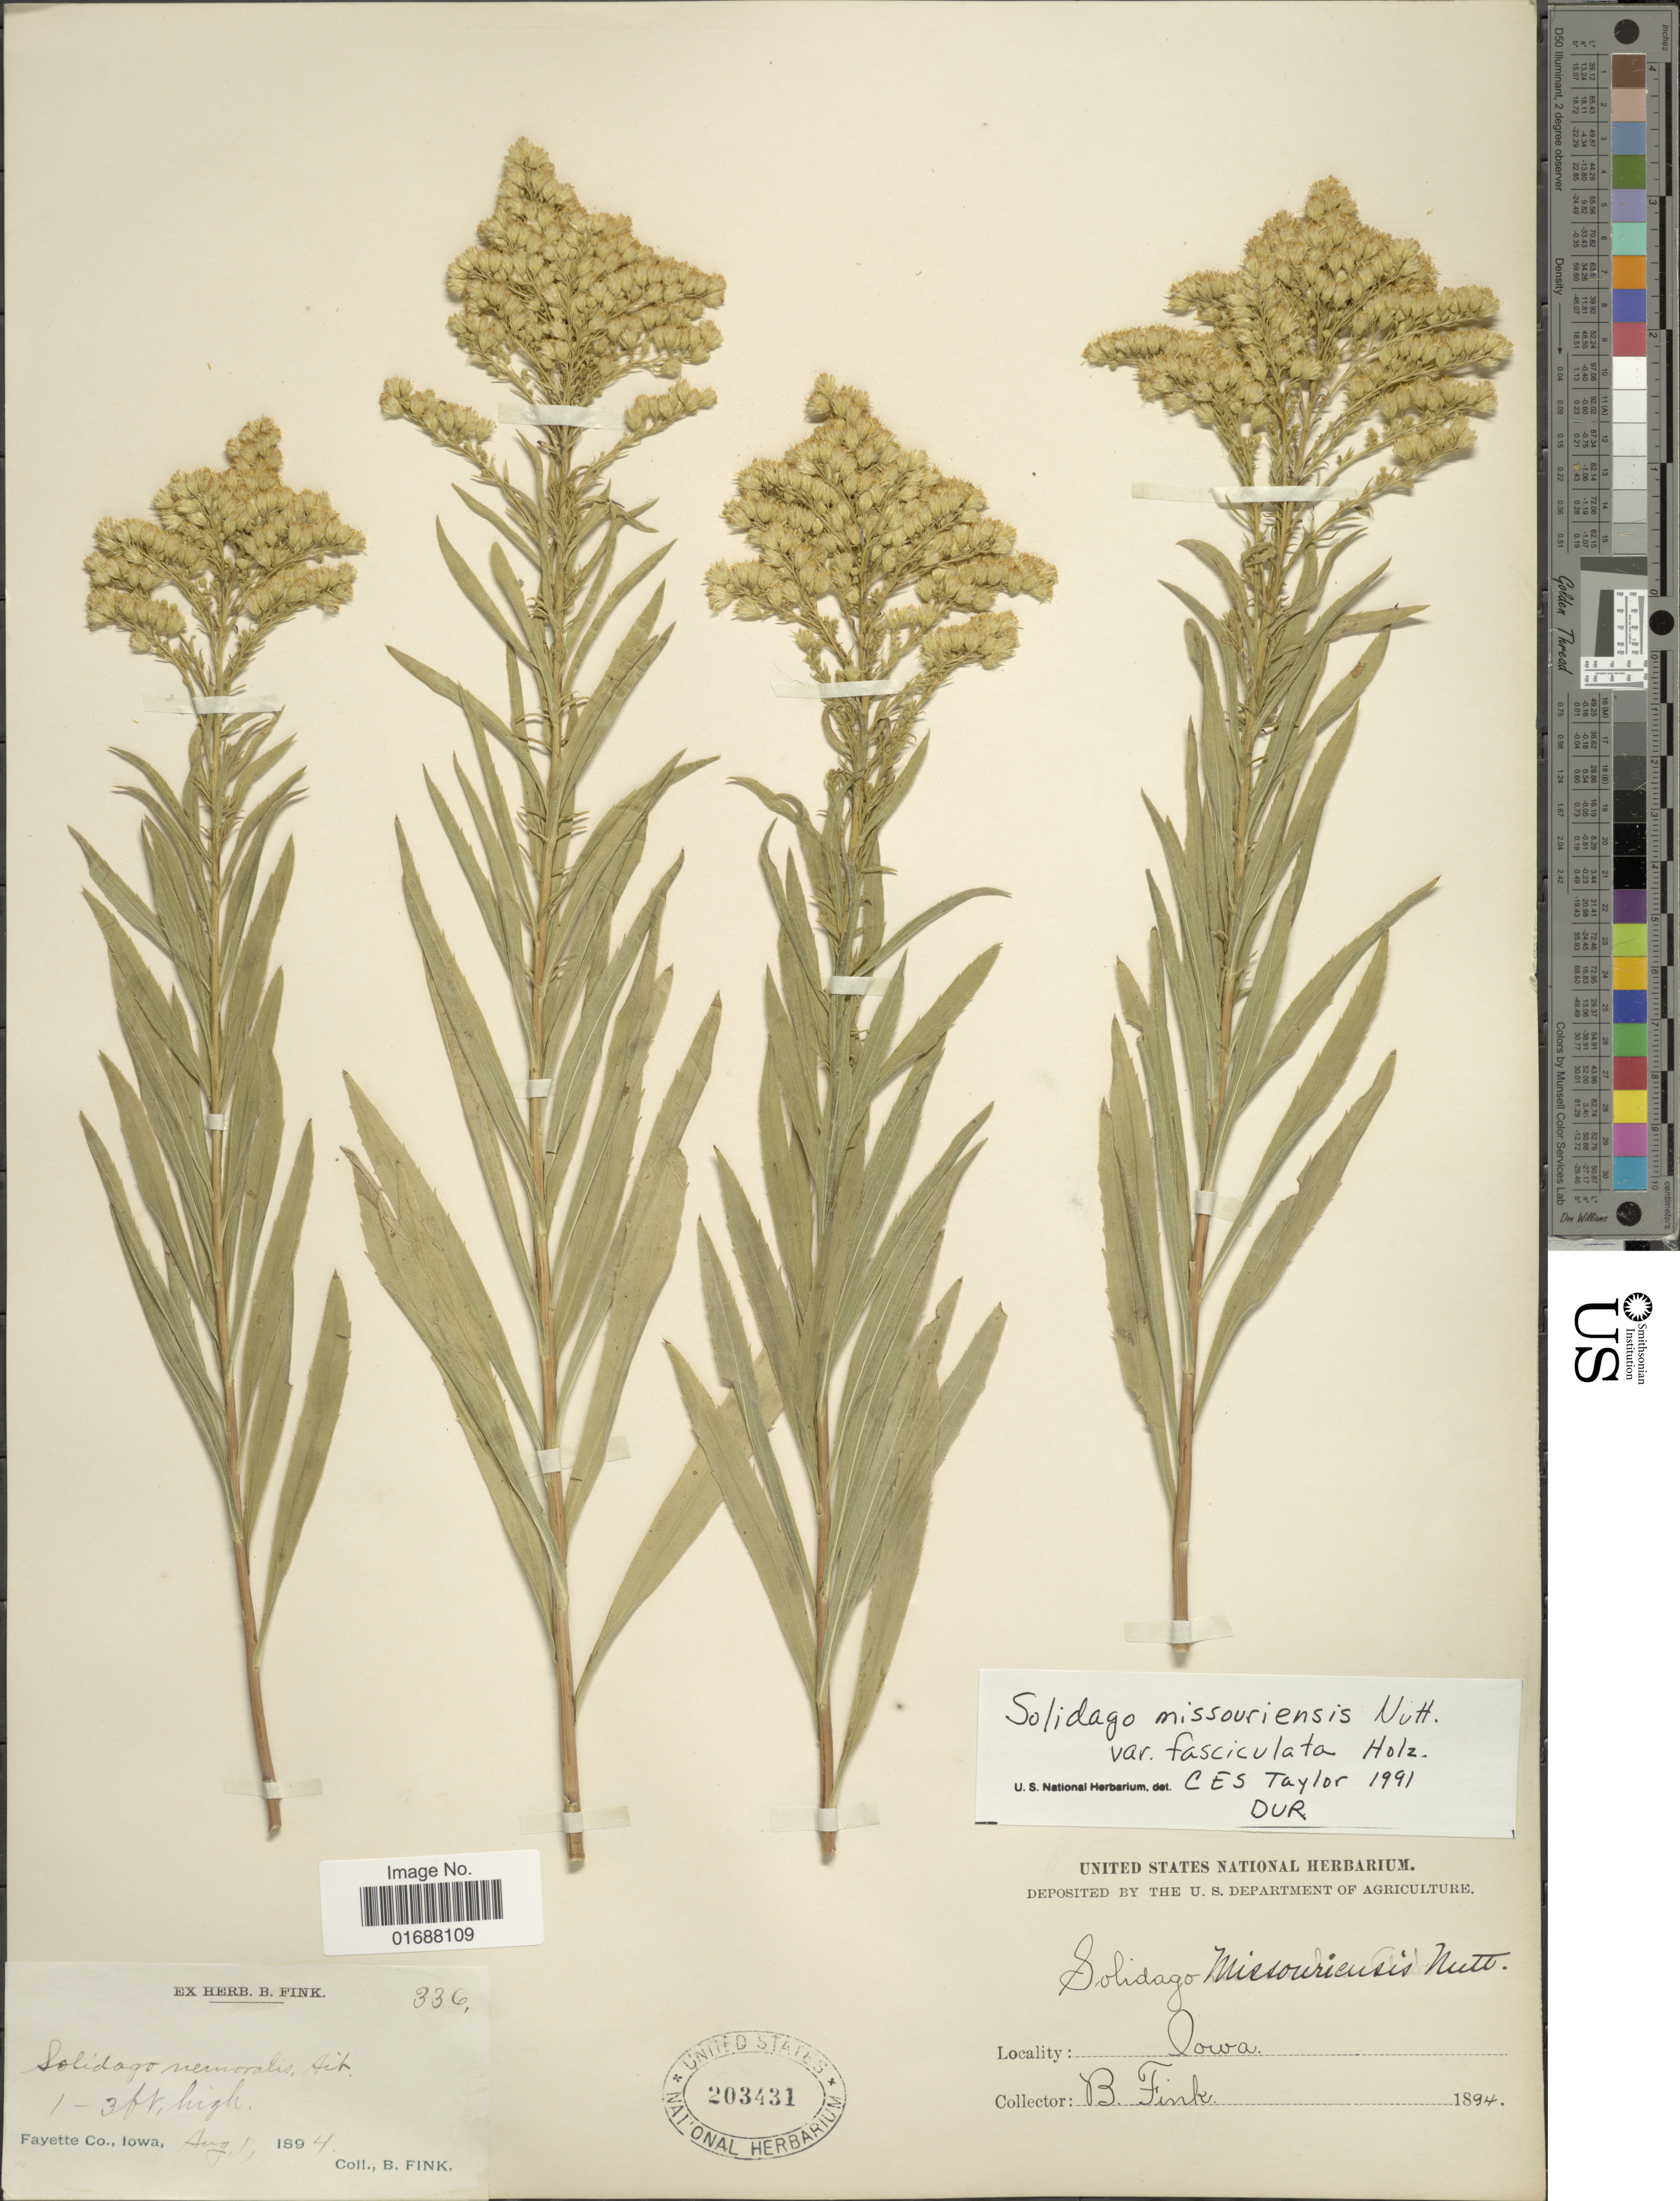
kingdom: Plantae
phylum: Tracheophyta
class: Magnoliopsida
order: Asterales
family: Asteraceae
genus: Solidago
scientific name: Solidago missouriensis var. fasciculata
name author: Holz.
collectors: B. Fink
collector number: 336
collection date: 1894-08-01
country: United States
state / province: Iowa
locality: Fayette Co., Iowa.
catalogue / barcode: US 203431